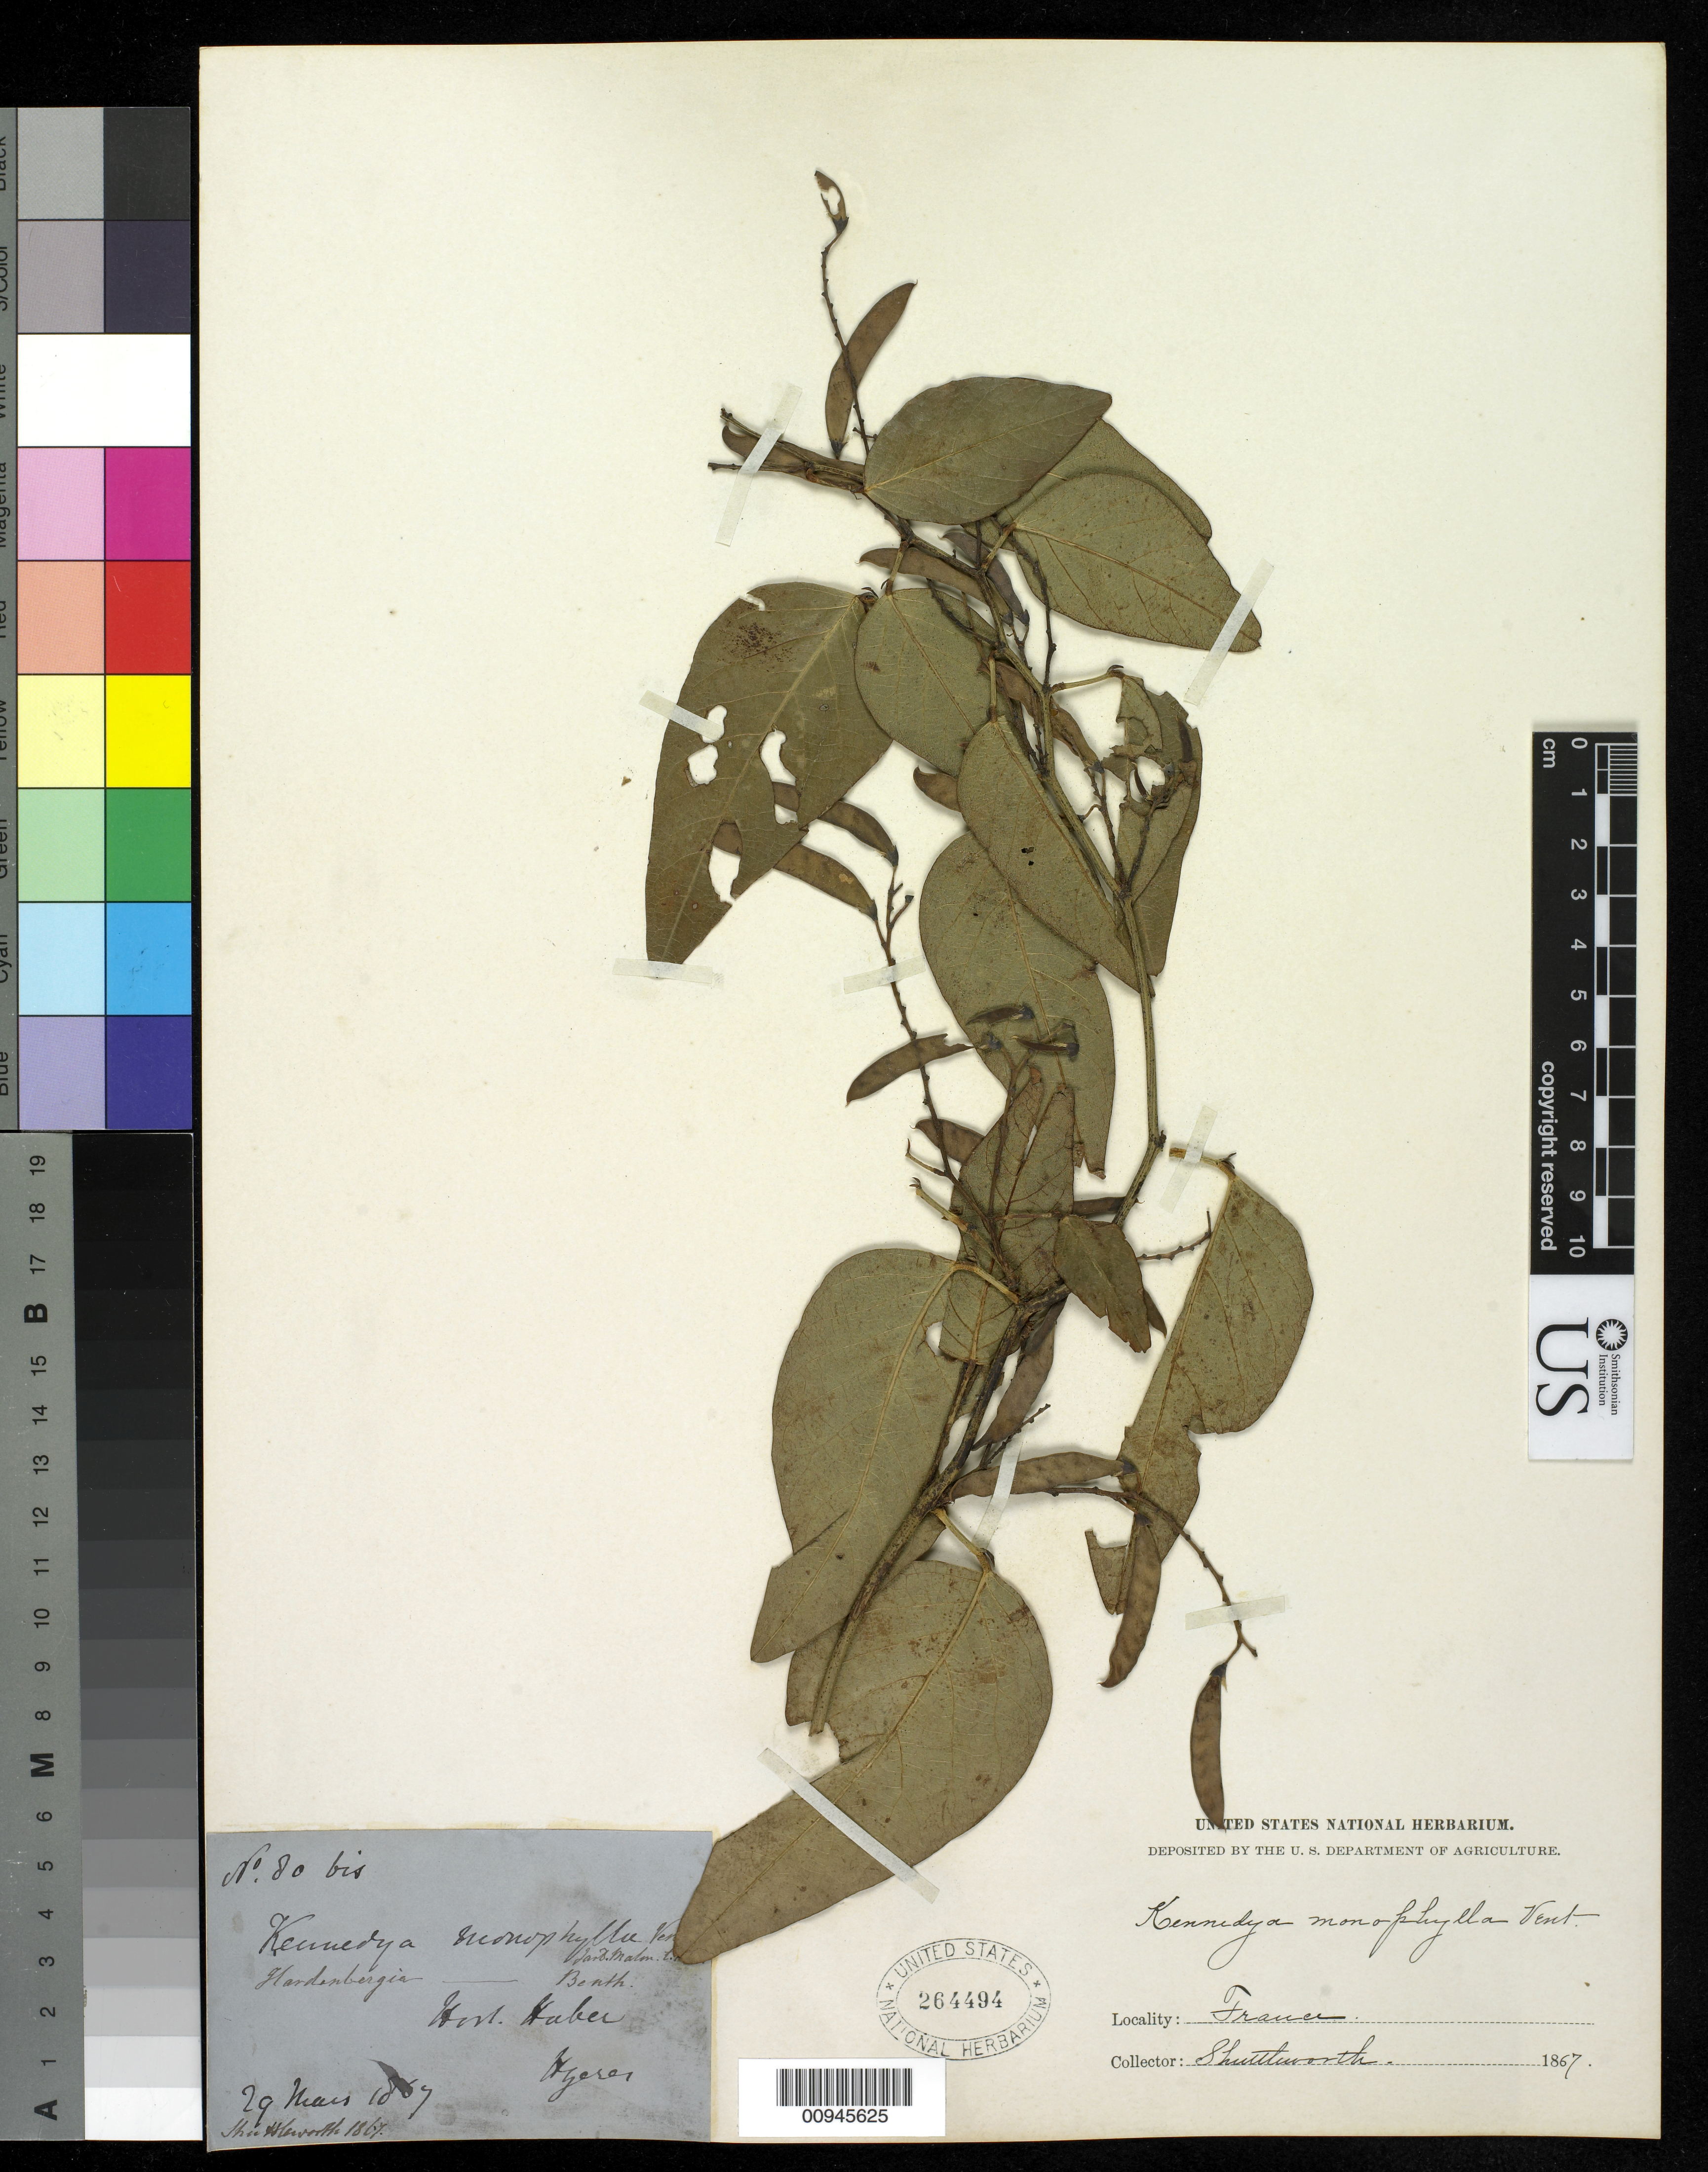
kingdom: Plantae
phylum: Tracheophyta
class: Magnoliopsida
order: Fabales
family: Fabaceae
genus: Hardenbergia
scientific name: Hardenbergia violacea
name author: (Schneev.) Stearn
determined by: Egan, Ashley N., (US), Smithsonian Institution - National Museum of Natural History (UNITED STATES)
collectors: -. Shuttleworth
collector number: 80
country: Australia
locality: Origin of species from Australia, but cultivated in Hyeres, France at Hort. Huber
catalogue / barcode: US 264494